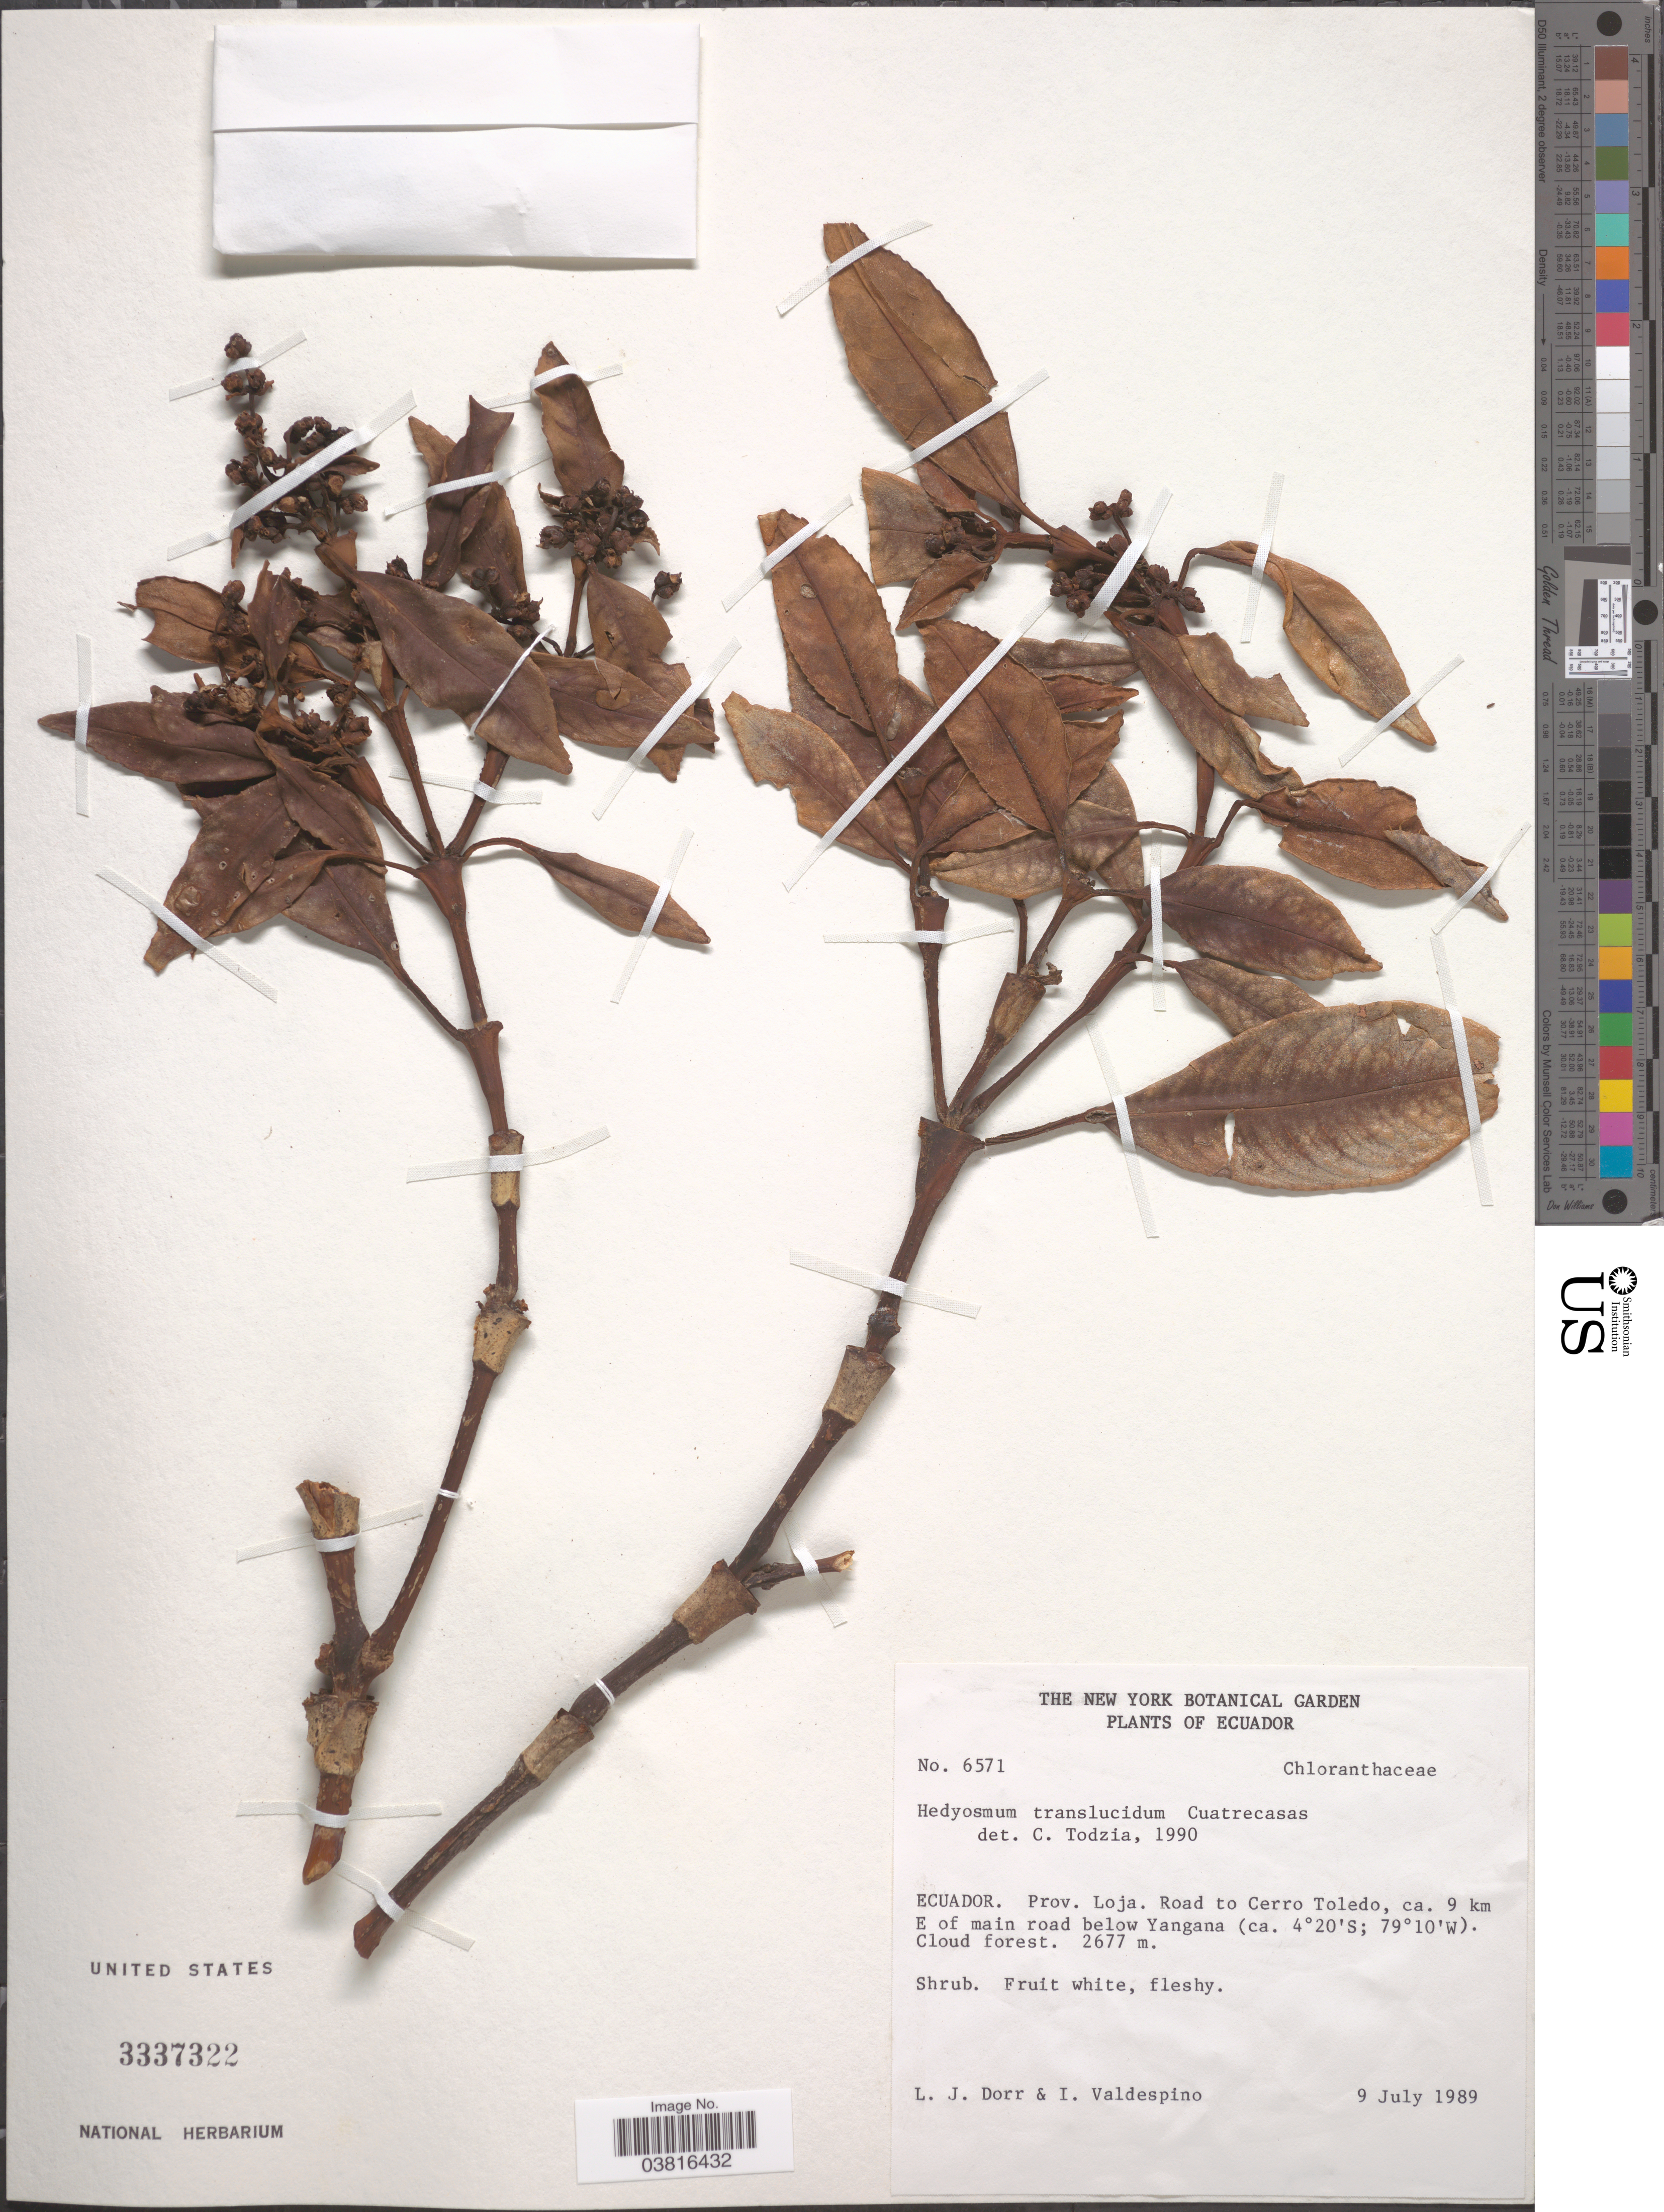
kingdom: Plantae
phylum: Tracheophyta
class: Magnoliopsida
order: Chloranthales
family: Chloranthaceae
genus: Hedyosmum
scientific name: Hedyosmum translucidum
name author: Cuatrec.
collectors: L. J. Dorr & I. Valdespino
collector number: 6571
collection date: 1989-07-09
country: Ecuador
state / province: Loja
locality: Road to Cerro Toledo, ca. 9 km E of main road below Yangana.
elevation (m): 2677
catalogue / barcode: US 3337322